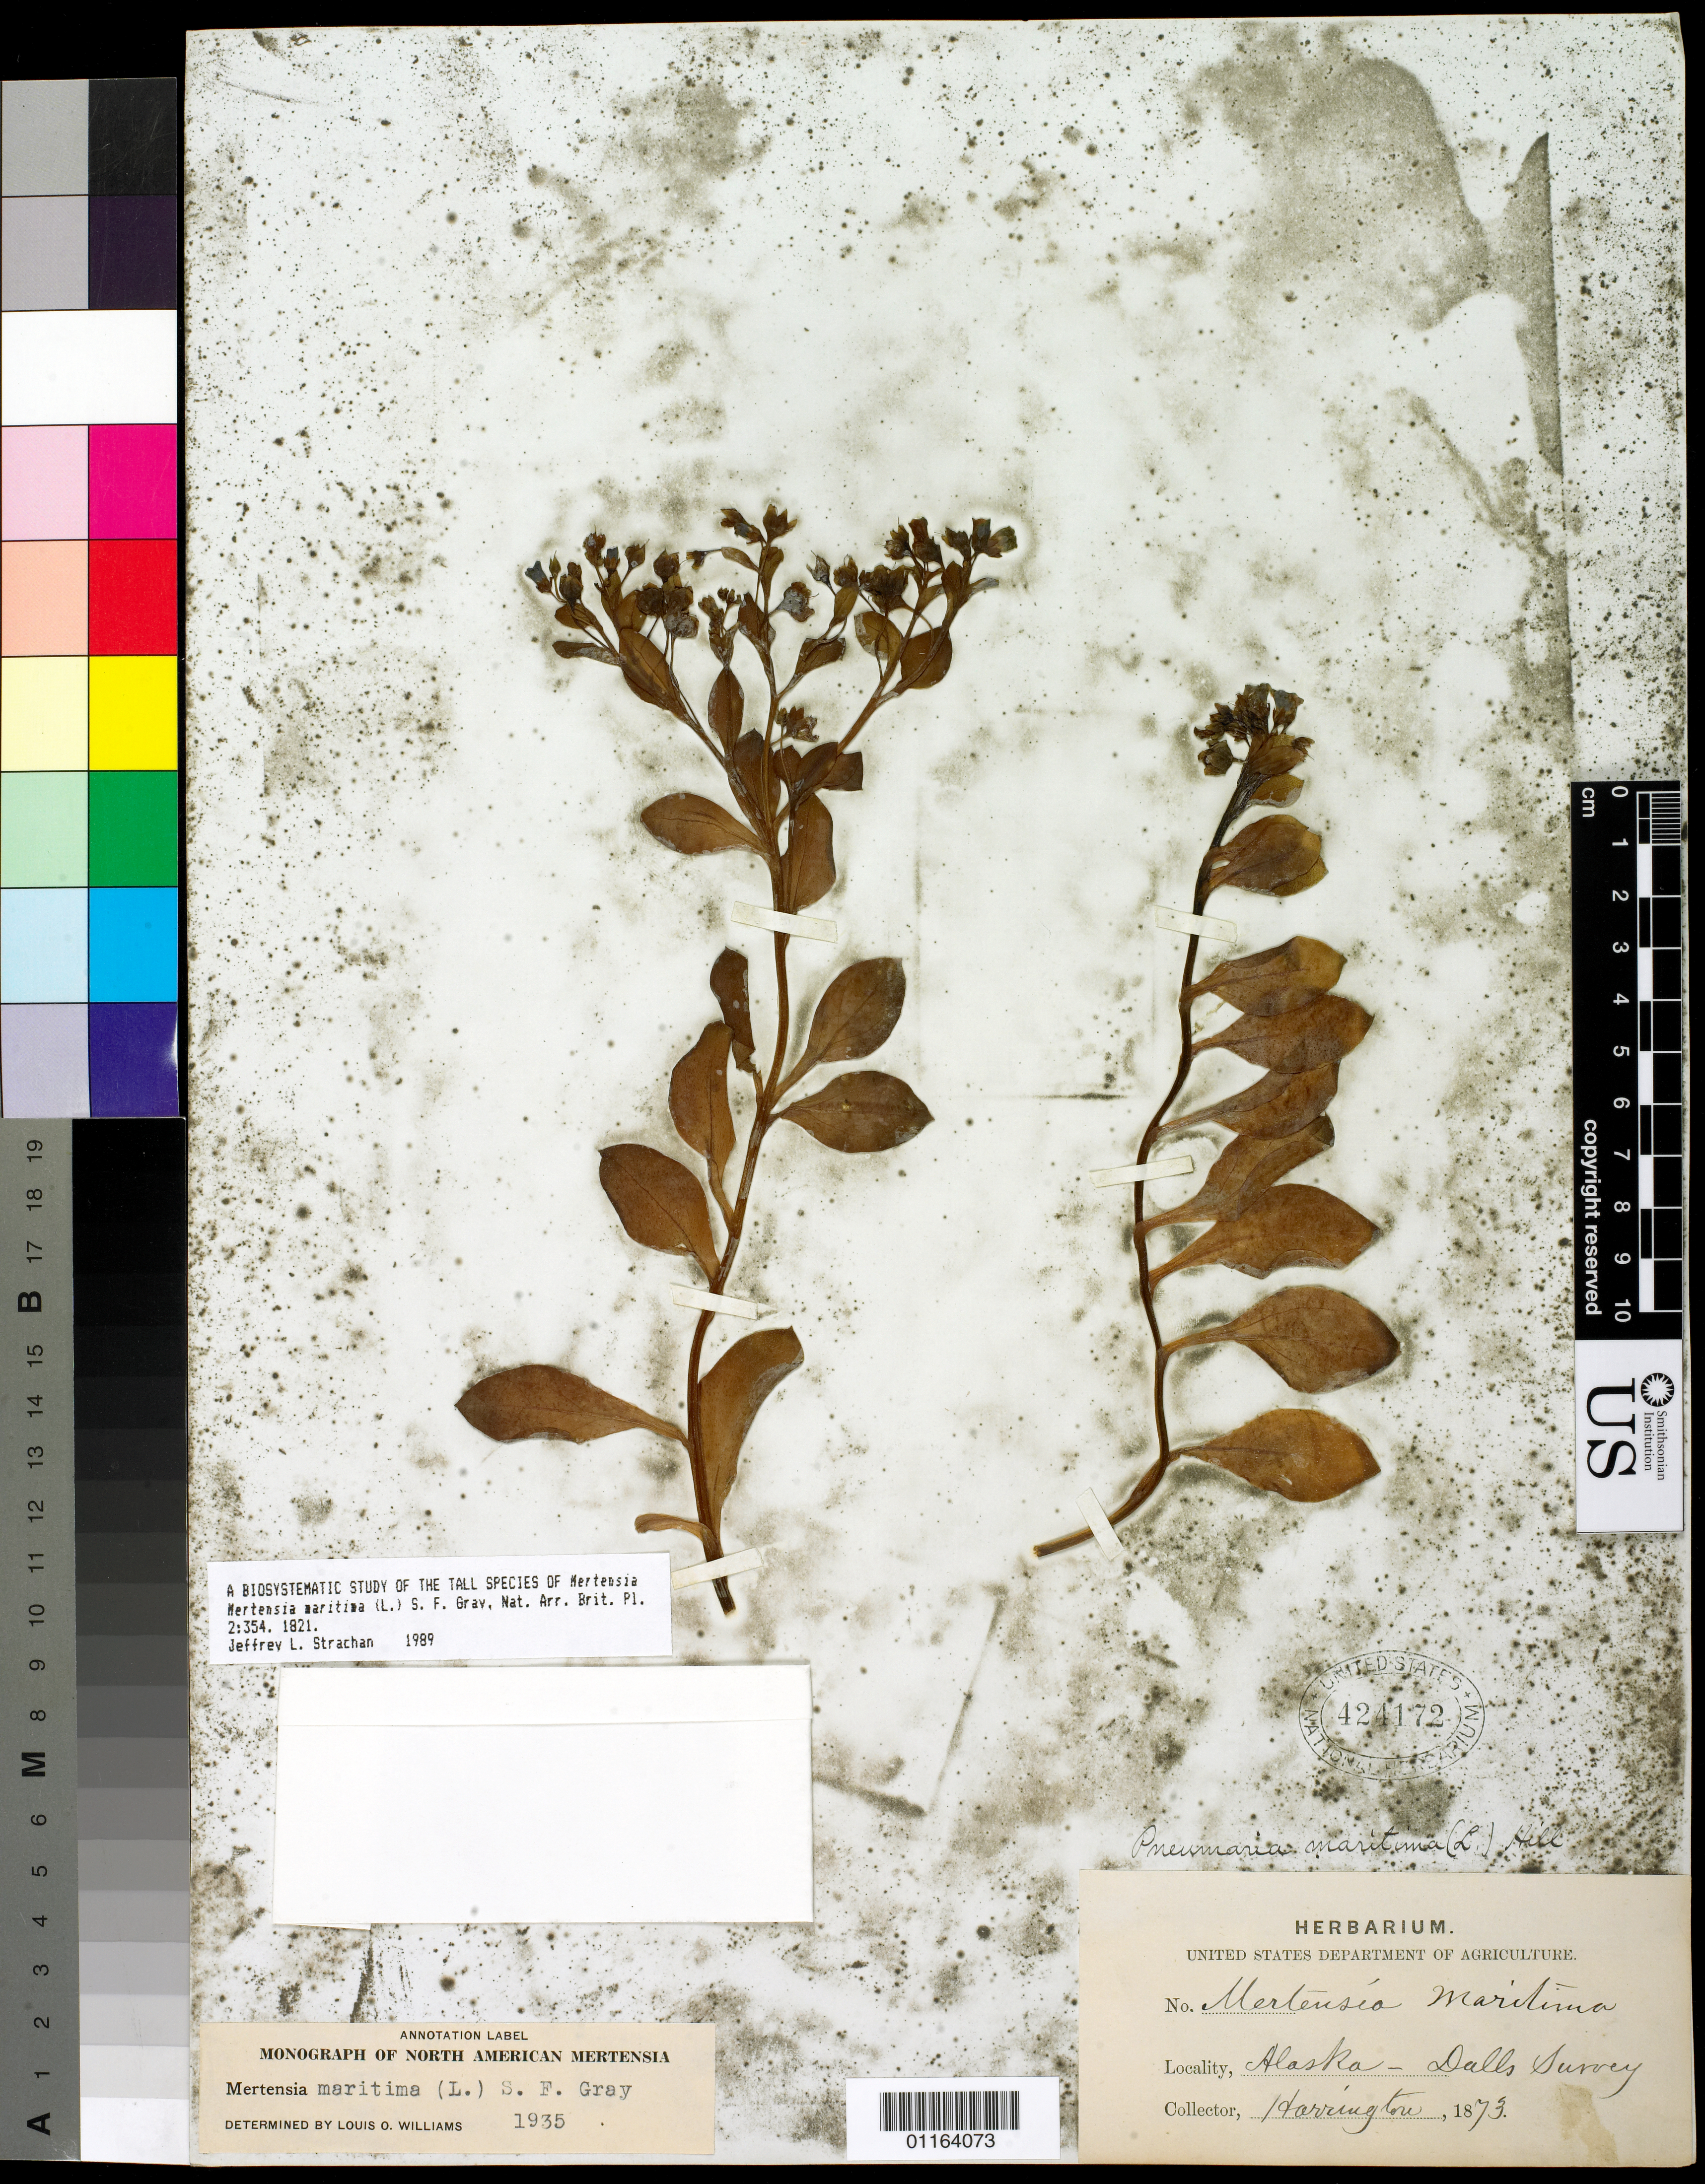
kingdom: Plantae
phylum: Tracheophyta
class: Magnoliopsida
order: Boraginales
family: Boraginaceae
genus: Mertensia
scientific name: Mertensia maritima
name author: (L.) S.F. Gray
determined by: Williams, Louis O.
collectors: Harrington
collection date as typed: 1873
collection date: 1873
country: United States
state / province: Alaska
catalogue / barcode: US 424172